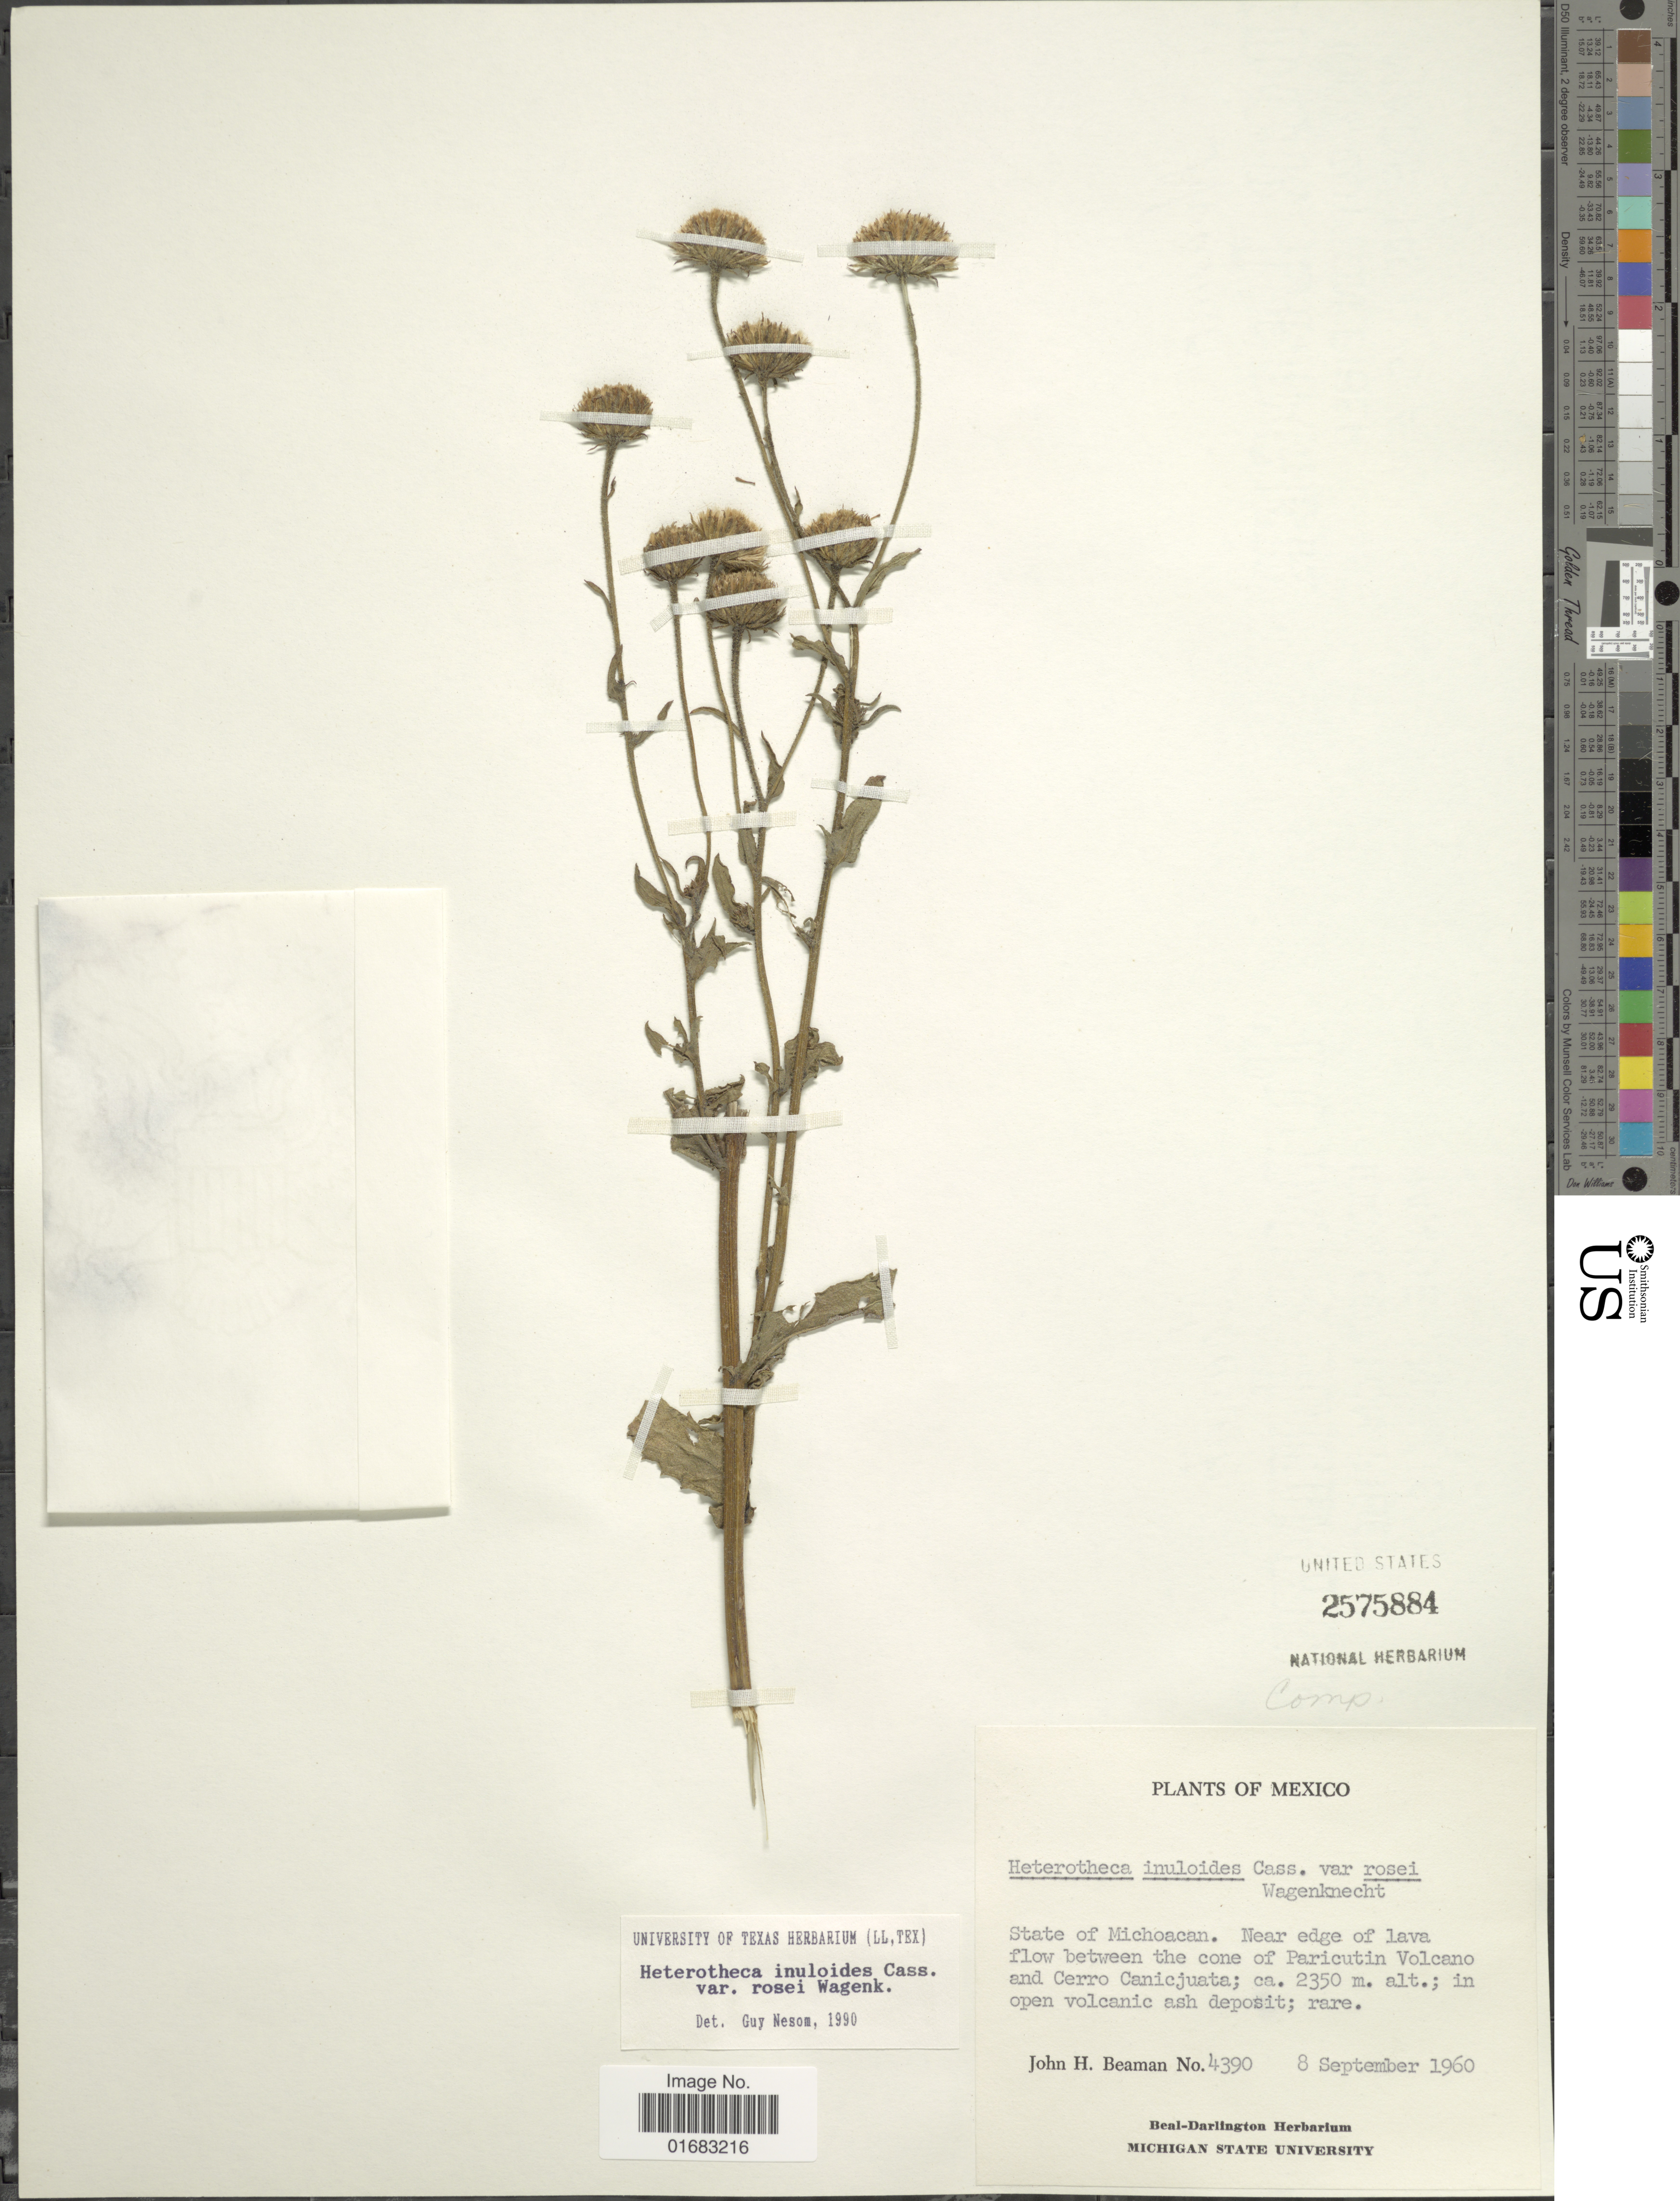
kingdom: Plantae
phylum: Tracheophyta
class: Magnoliopsida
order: Asterales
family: Asteraceae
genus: Heterotheca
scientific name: Heterotheca inuloides var. rosei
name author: B. Wagenkn.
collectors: J. H. Beaman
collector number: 4390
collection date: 1960-09-08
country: Mexico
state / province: Michoacán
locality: Mexico. State of Michoacán. Near edge of lava flow between the cone of Paricutin Volcano and Cerro Canicjuata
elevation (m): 2350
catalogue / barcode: US 2575884